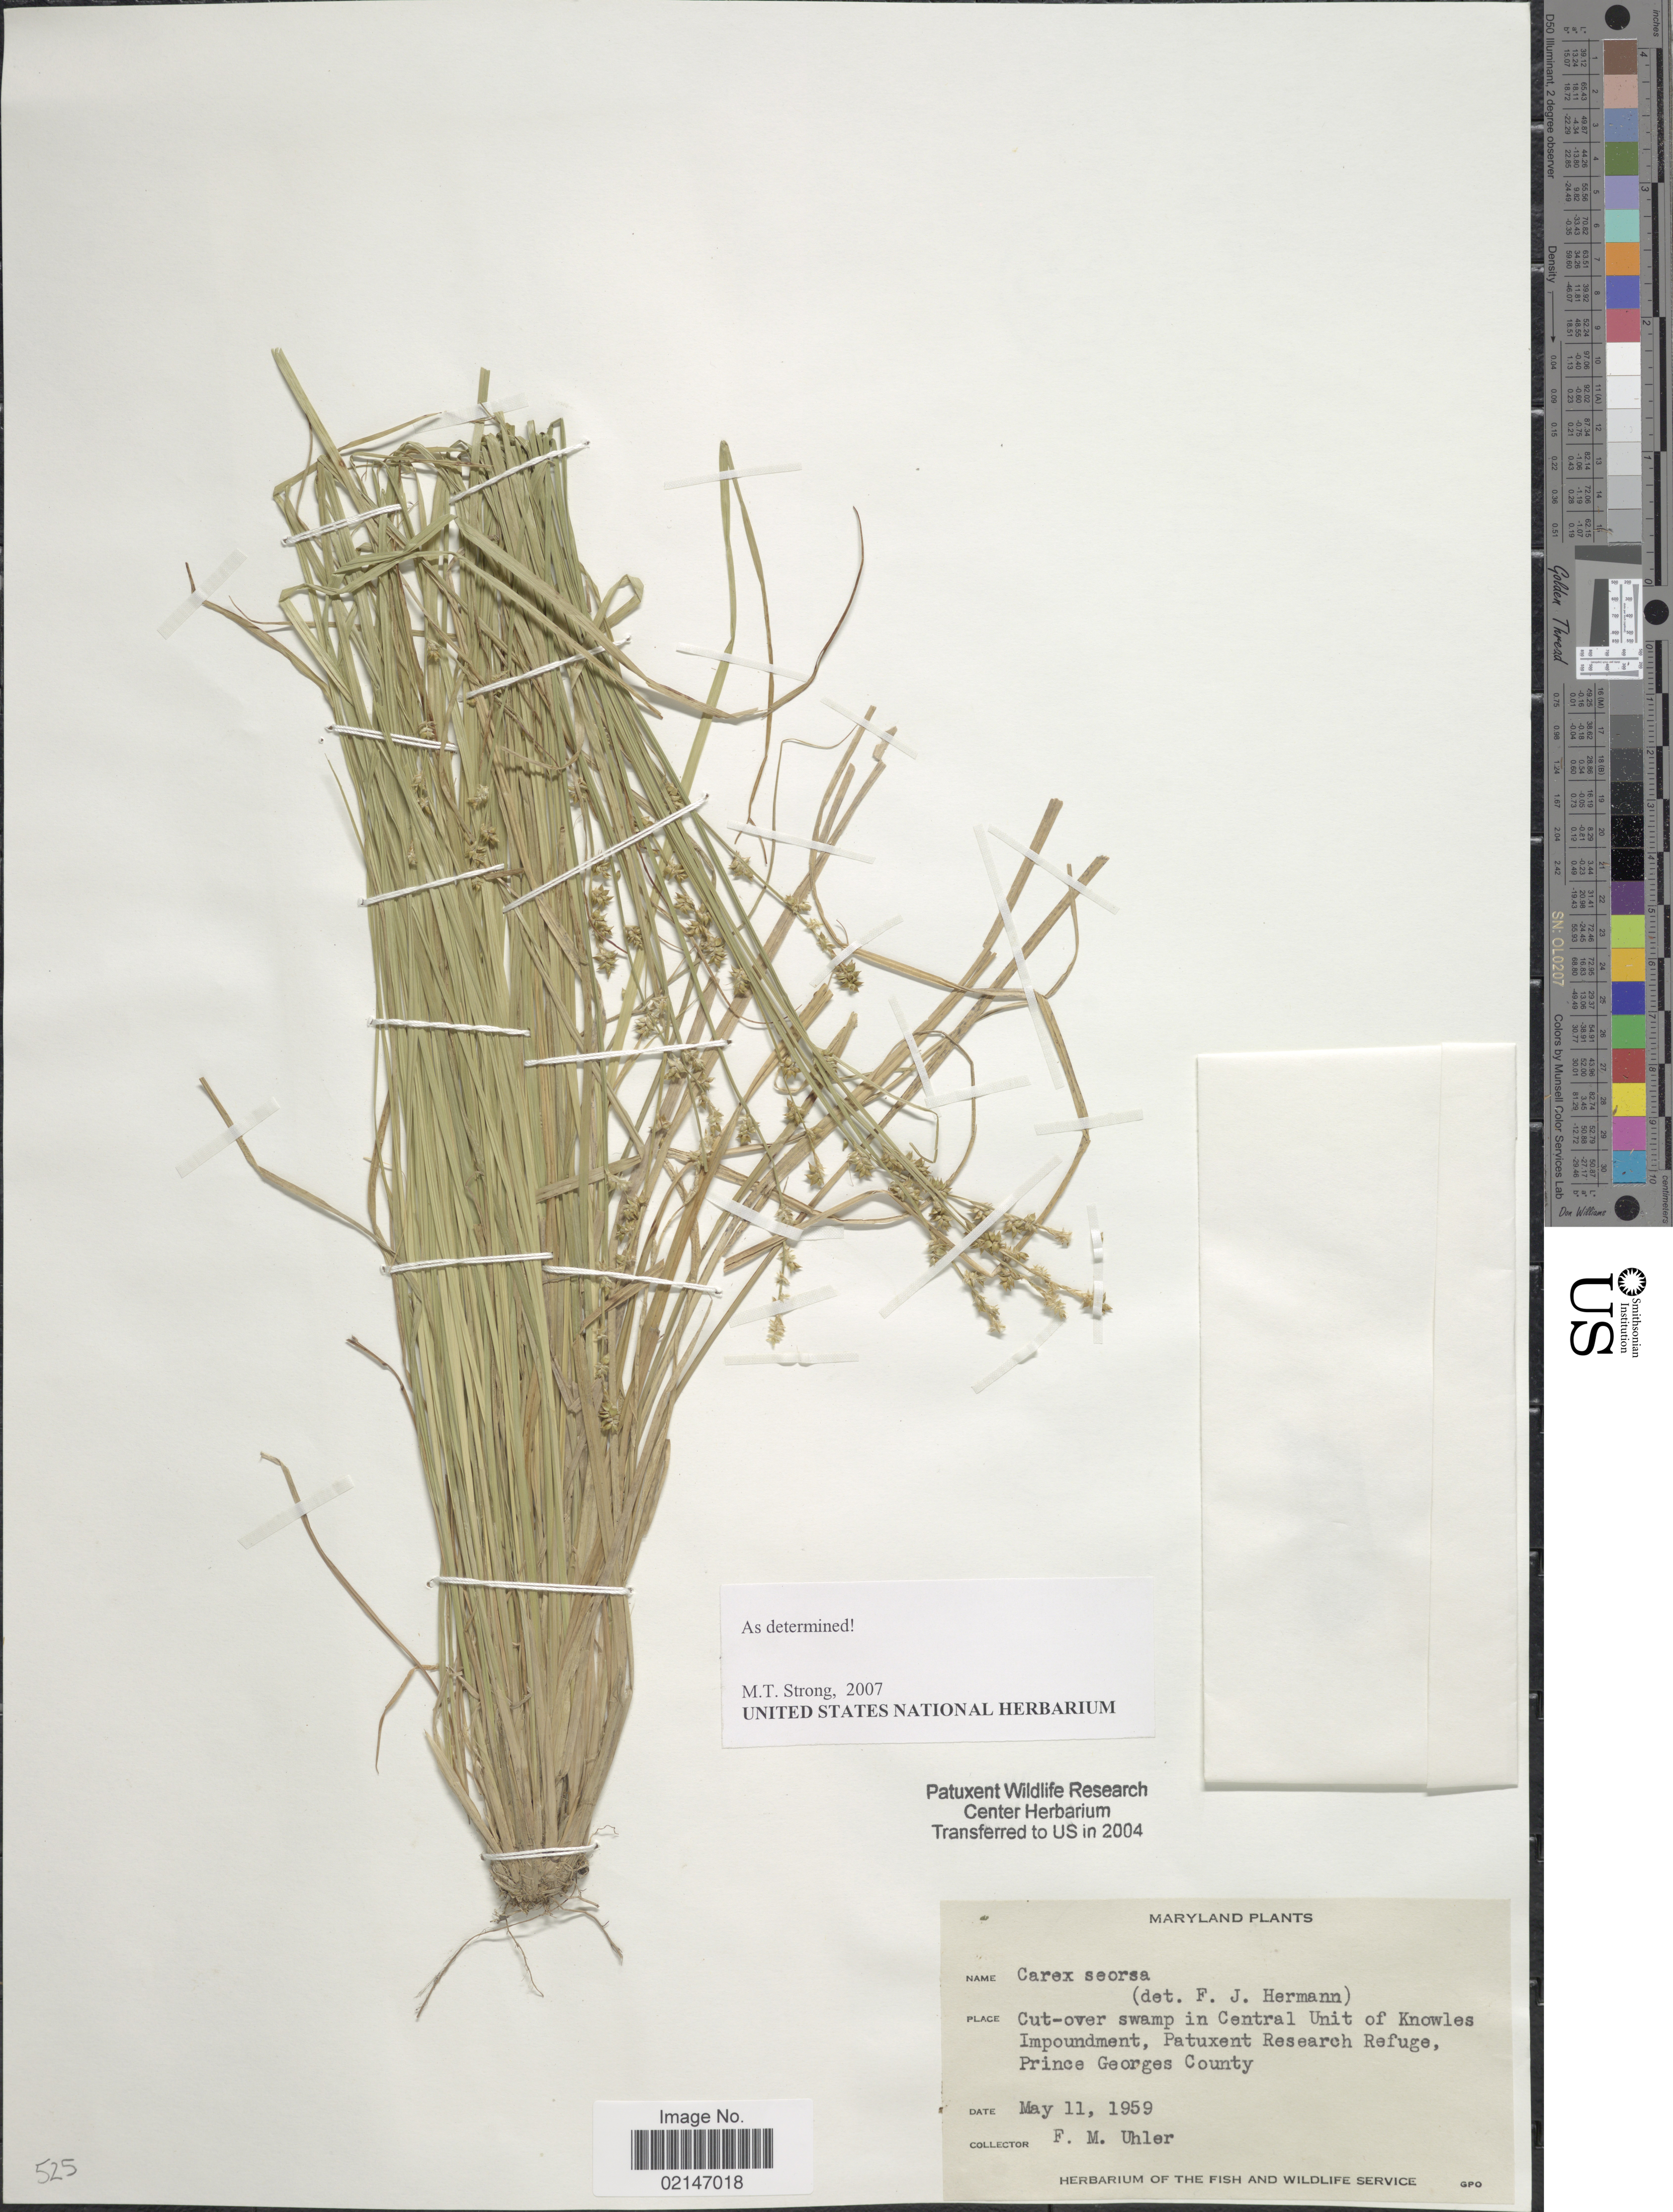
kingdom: Plantae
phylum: Tracheophyta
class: Liliopsida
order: Poales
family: Cyperaceae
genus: Carex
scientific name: Carex seorsa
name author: Howe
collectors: F. M. Uhler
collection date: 1959-05-11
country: United States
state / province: Maryland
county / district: Prince George's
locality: Cut-over swamp in Central Unit of Knowles Impoundment, Patuxent Research Refuge, Prince Georges County